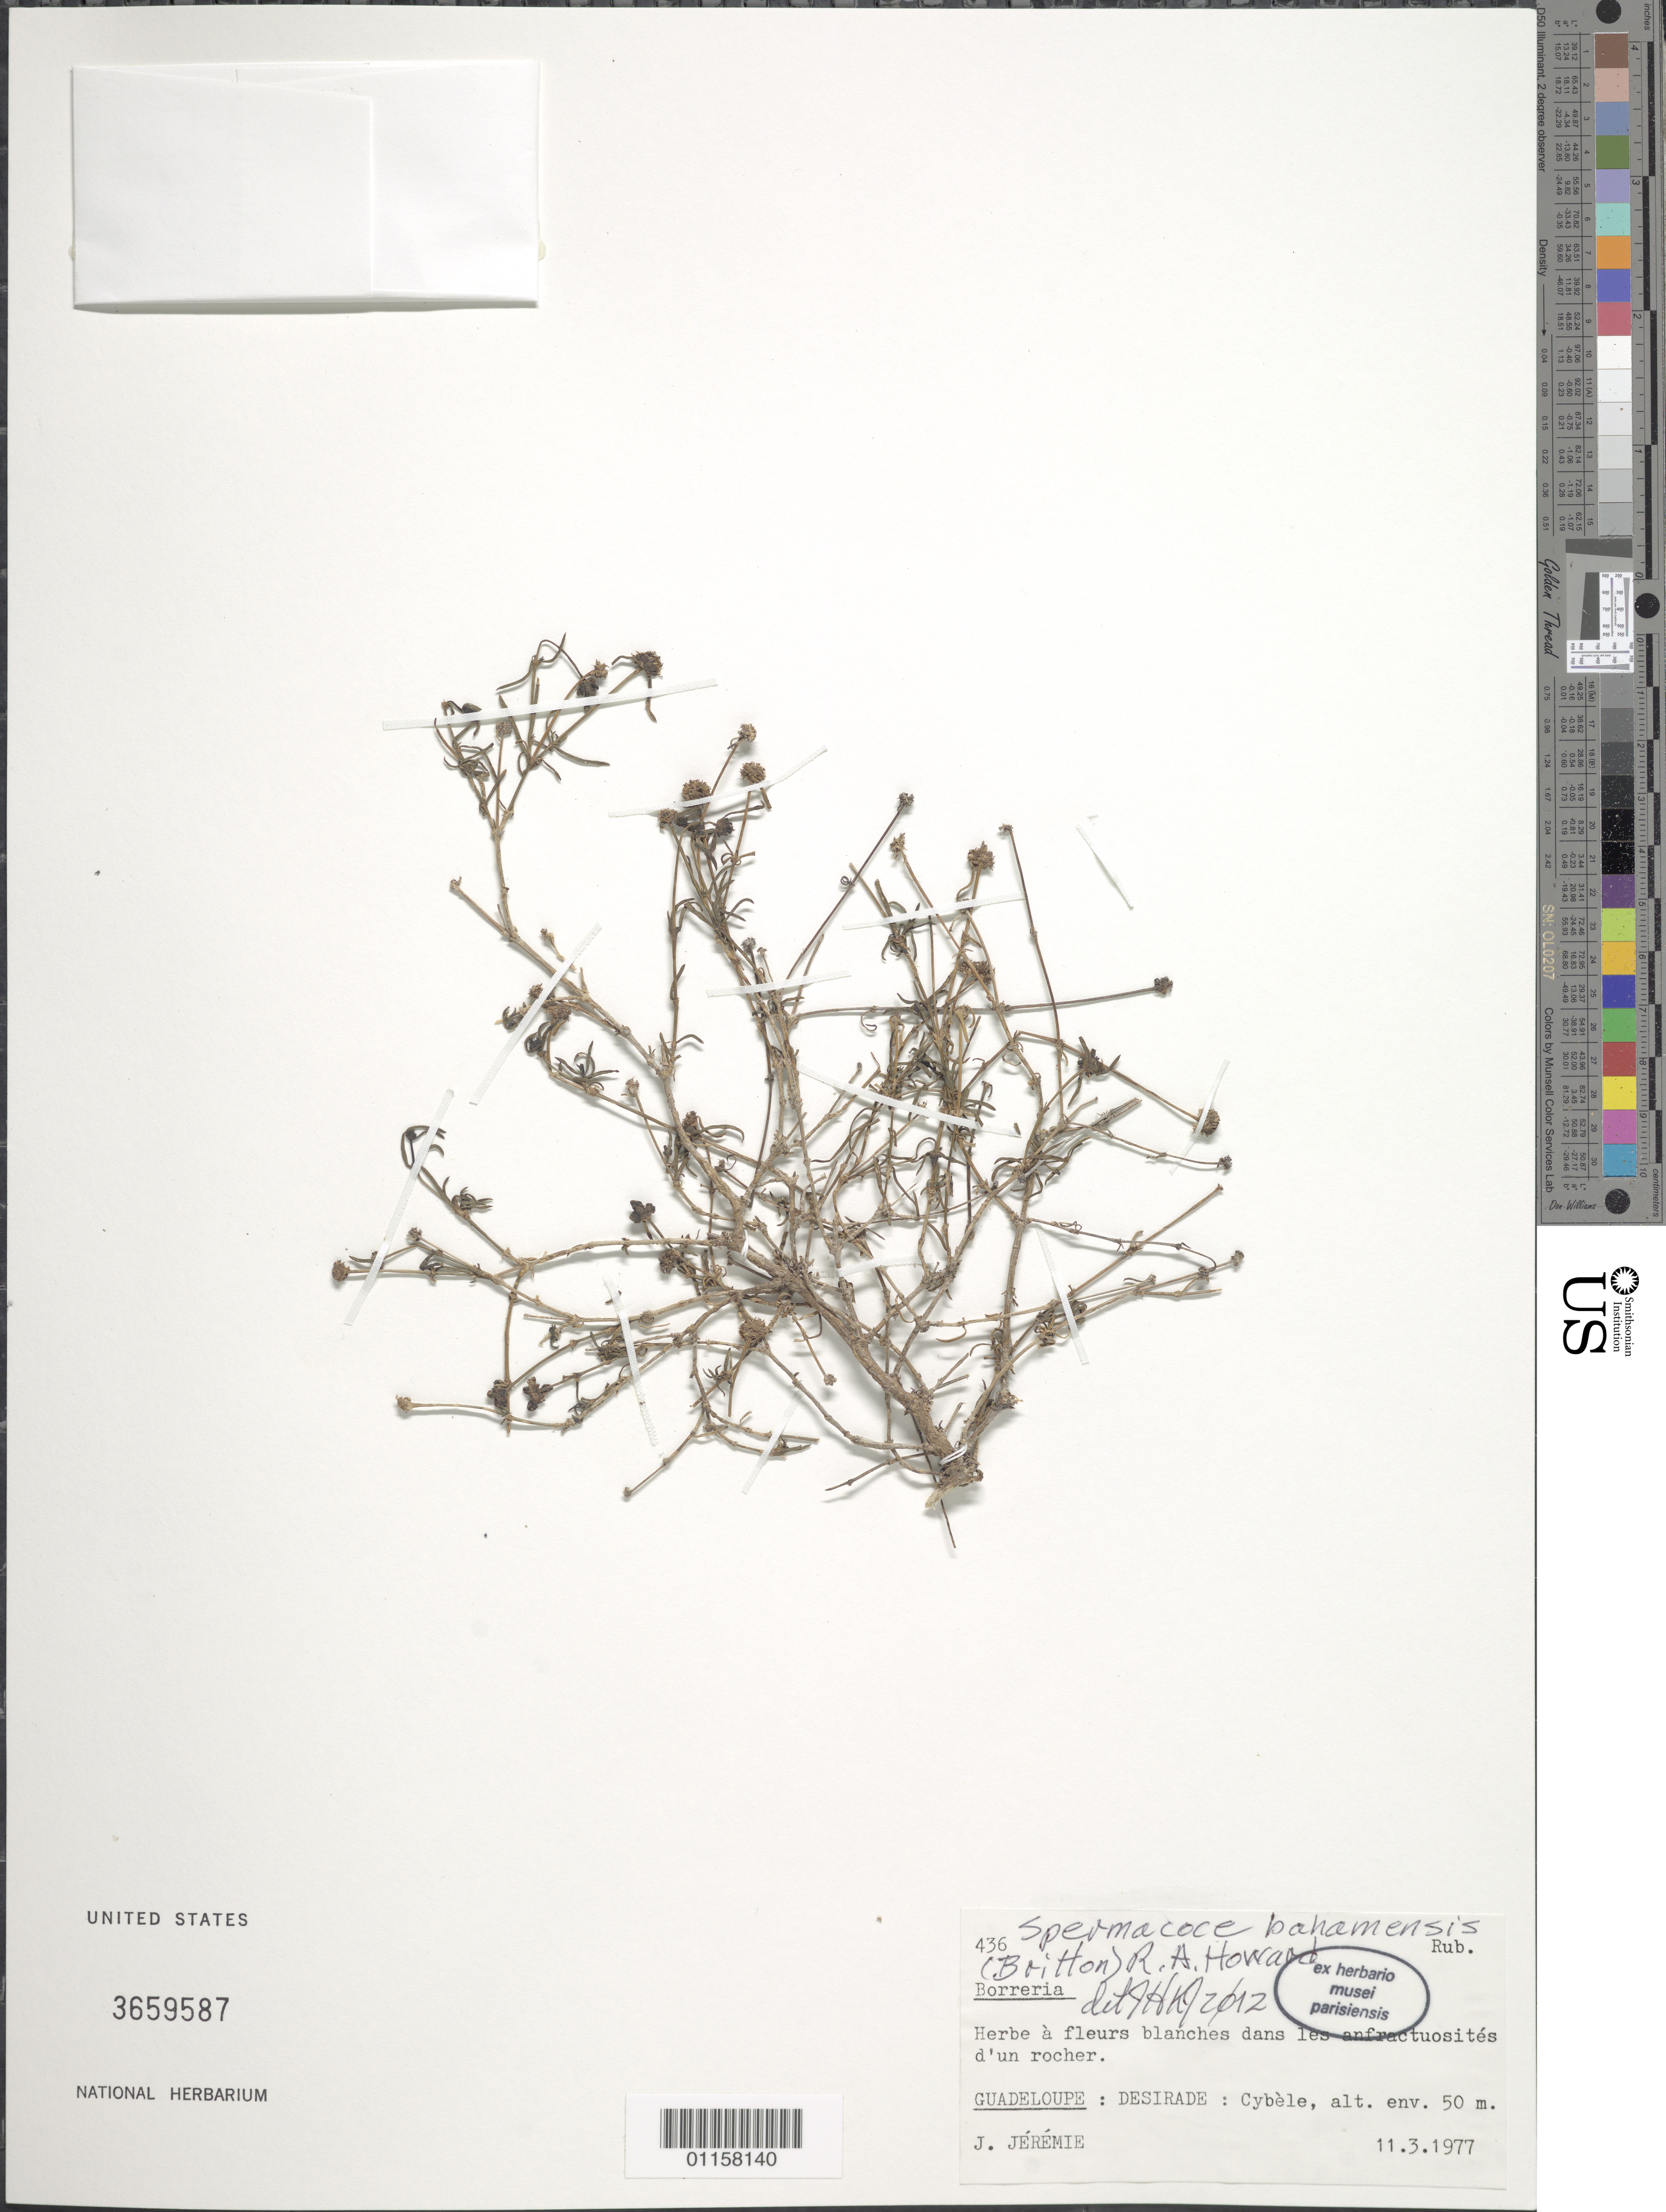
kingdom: Plantae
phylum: Tracheophyta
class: Magnoliopsida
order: Gentianales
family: Rubiaceae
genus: Spermacoce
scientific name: Spermacoce bahamensis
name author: (Britton) R.A. Howard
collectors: J. Jérémie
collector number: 436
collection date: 1977-03-11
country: Guadeloupe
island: La Désirade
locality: Cybèle.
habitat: Dans les anfractuositeés d'un rocher.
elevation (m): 50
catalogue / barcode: US 3659587